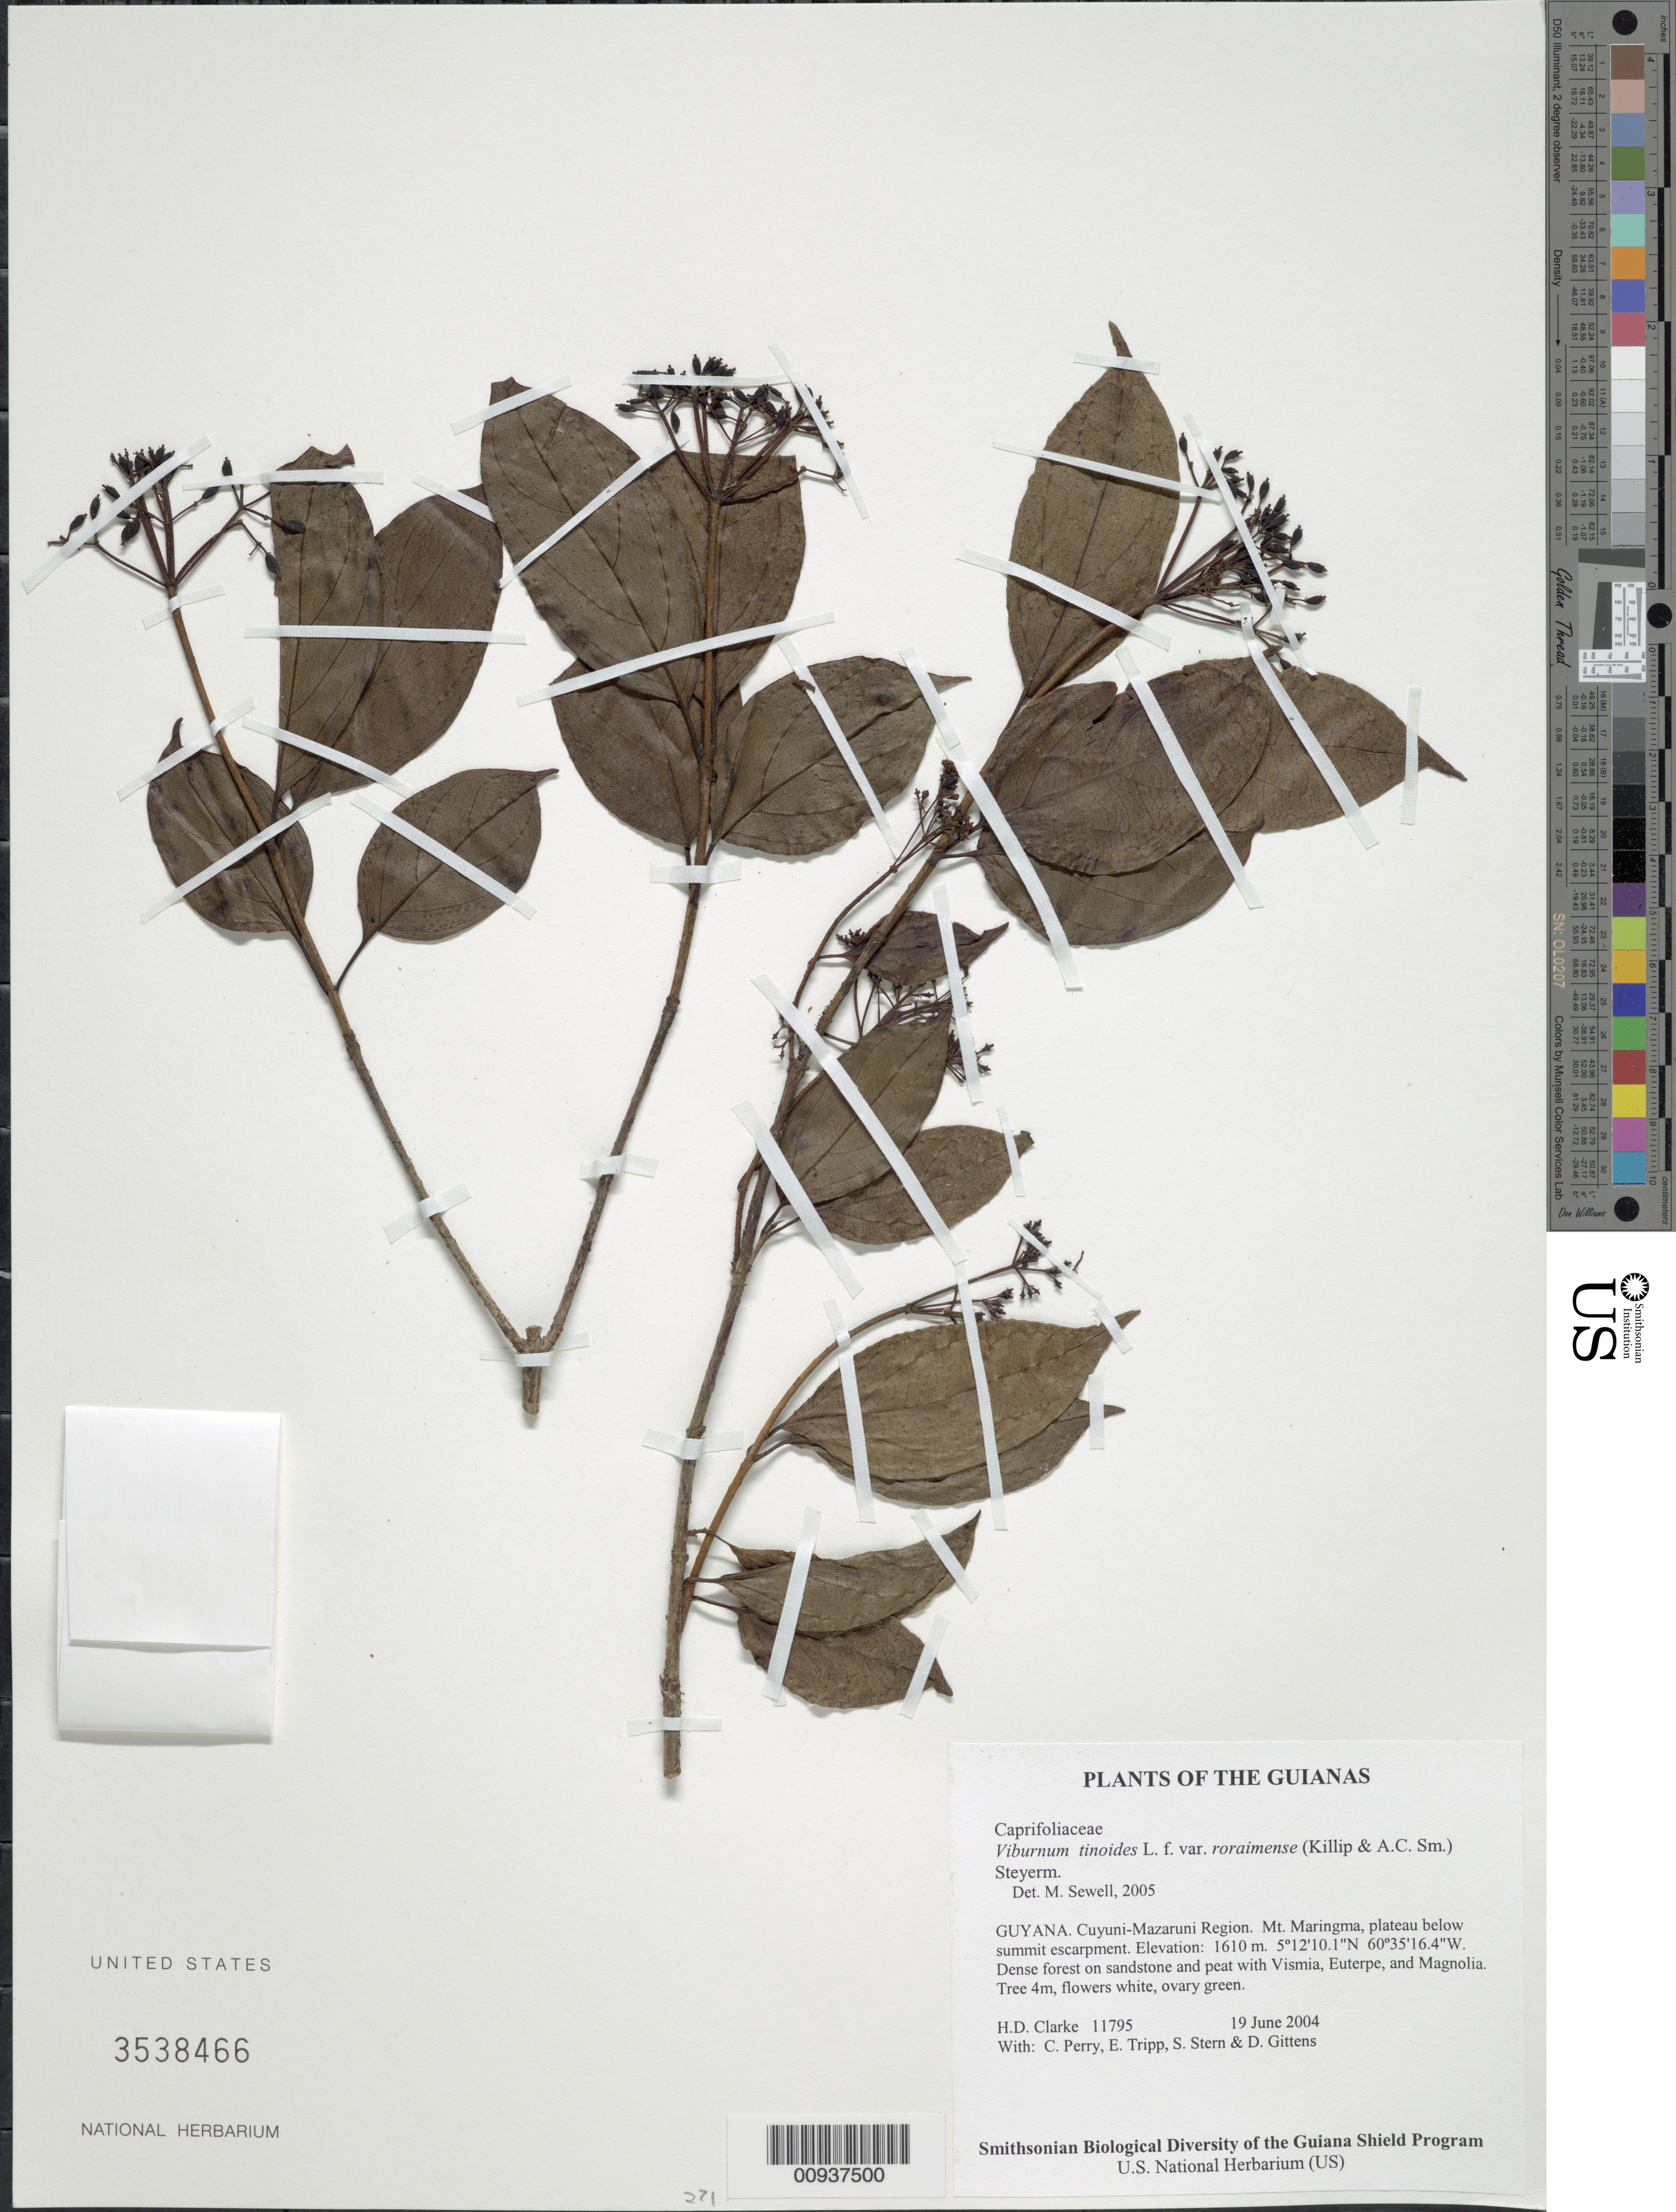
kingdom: Plantae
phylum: Tracheophyta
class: Magnoliopsida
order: Dipsacales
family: Viburnaceae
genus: Viburnum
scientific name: Viburnum tinoides var. roraimense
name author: (Killip & A.C. Sm.) Steyerm.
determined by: Sewell, M.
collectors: H. D. Clarke, C. Perry, E. Tripp, S. R. Stern & D. Gittens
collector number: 11795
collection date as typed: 19 June 2004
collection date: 2004-06-19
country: Guyana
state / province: Cuyuni-Mazaruni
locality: Mt. Maringma, plateau below summit escarpment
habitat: Dense forest on sandstone and peat with Vismia, Euterpe, and Magnolia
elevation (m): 1610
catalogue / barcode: US 3538466